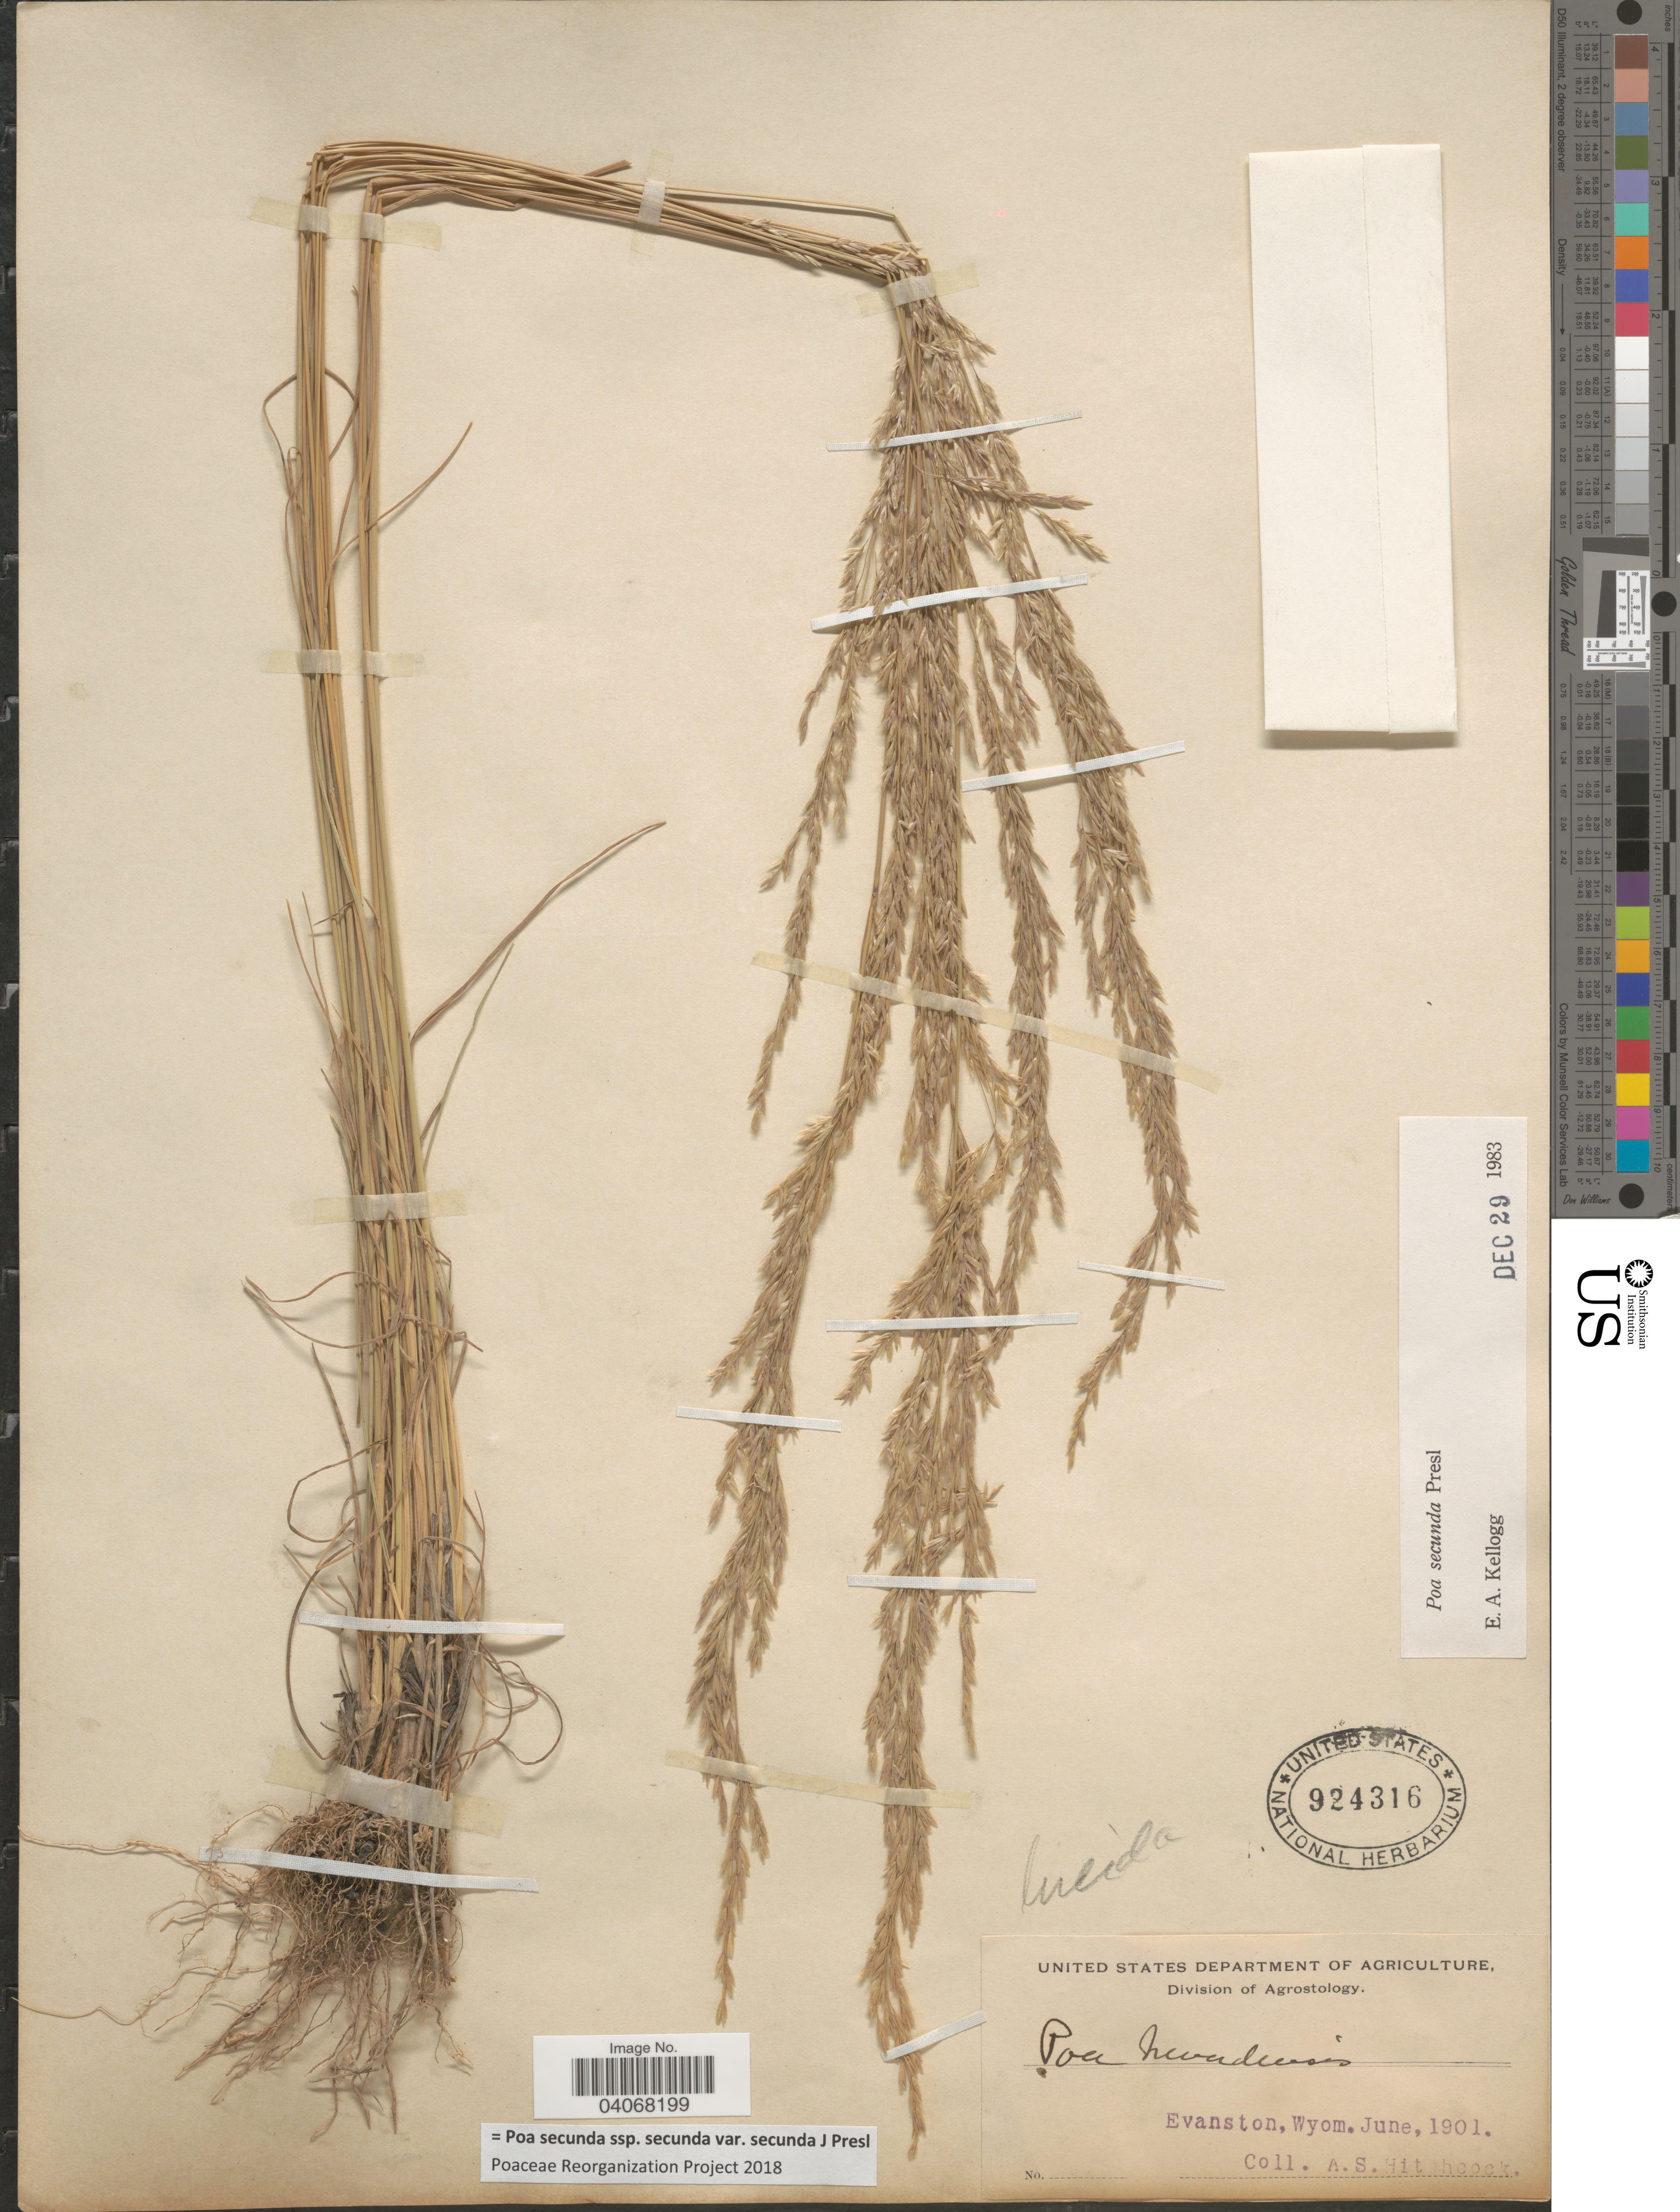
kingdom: Plantae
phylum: Tracheophyta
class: Liliopsida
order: Poales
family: Poaceae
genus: Poa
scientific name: Poa secunda subsp. secunda var. secunda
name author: J. Presl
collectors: A. S. Hitchcock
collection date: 1901-06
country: United States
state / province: Wyoming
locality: Evanston.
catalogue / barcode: US 924316